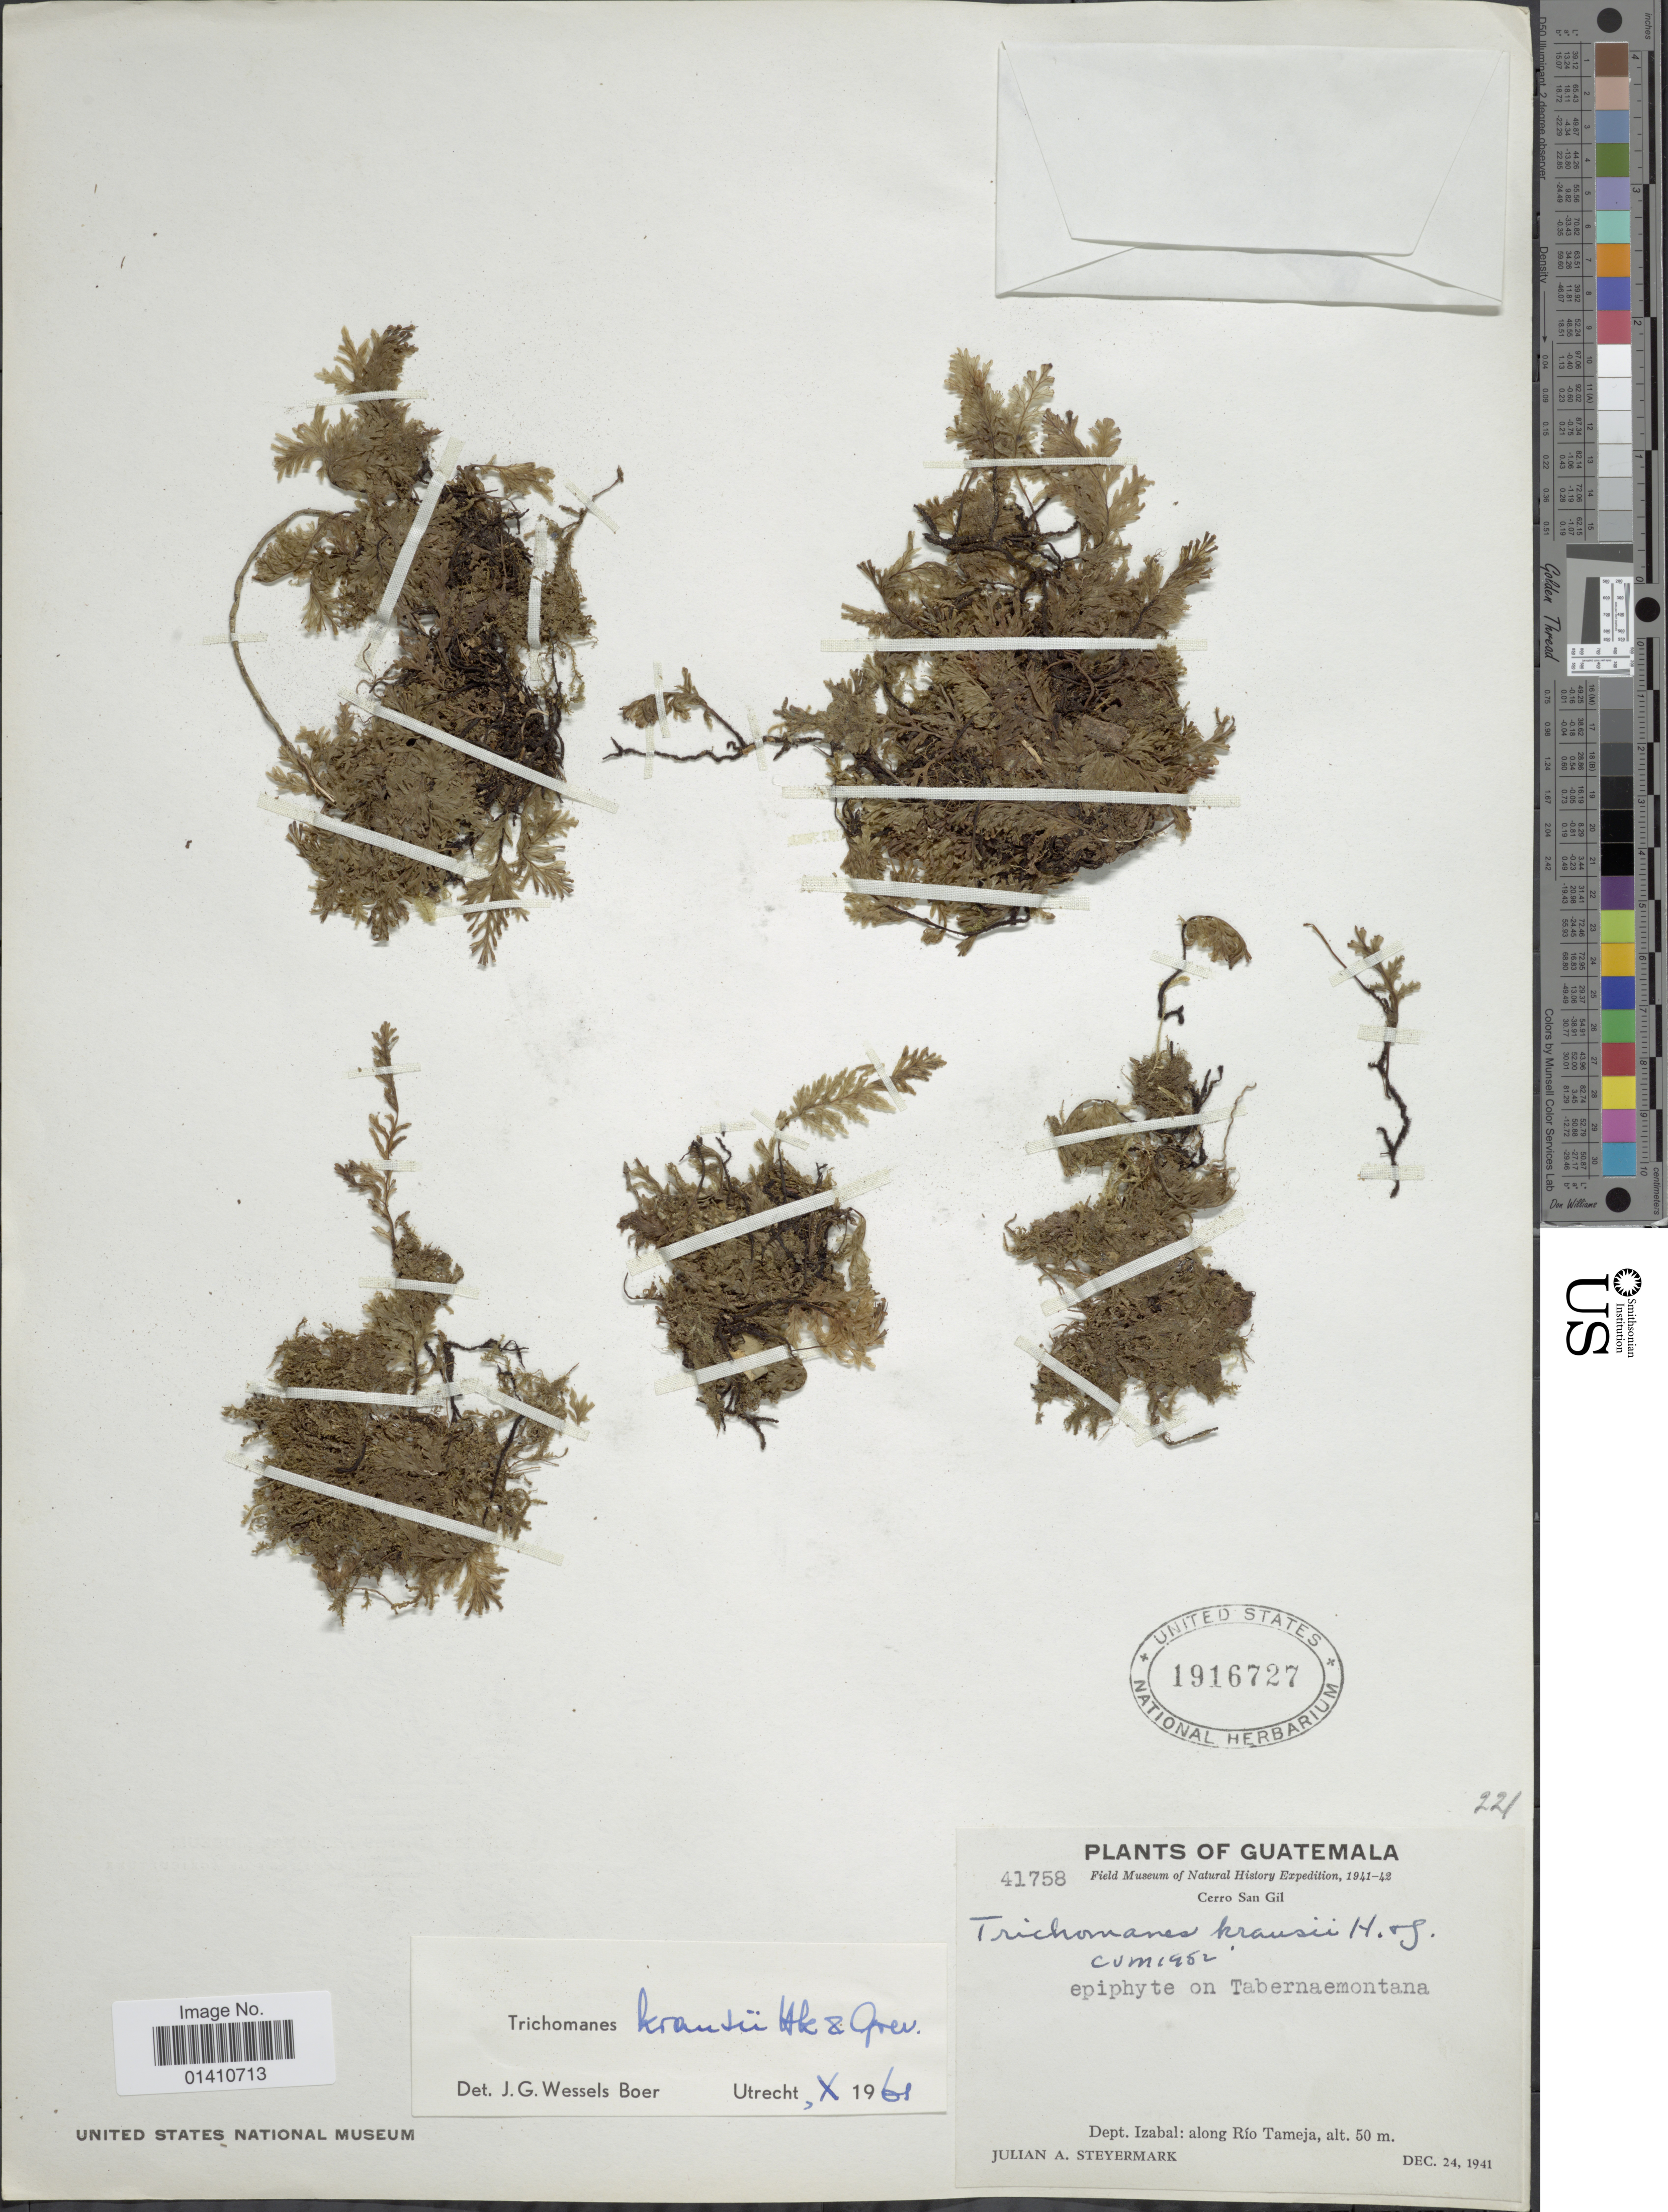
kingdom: Plantae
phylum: Tracheophyta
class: Polypodiopsida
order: Hymenophyllales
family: Hymenophyllaceae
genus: Didymoglossum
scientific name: Didymoglossum kraussii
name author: (Hook. & Grev.) C. Presl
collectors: J. Steyermark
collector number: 41758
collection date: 1941-12-24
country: Guatemala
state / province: Izabal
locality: Cerro San Gil: Along Rio Tameja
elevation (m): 50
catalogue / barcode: US 1916727